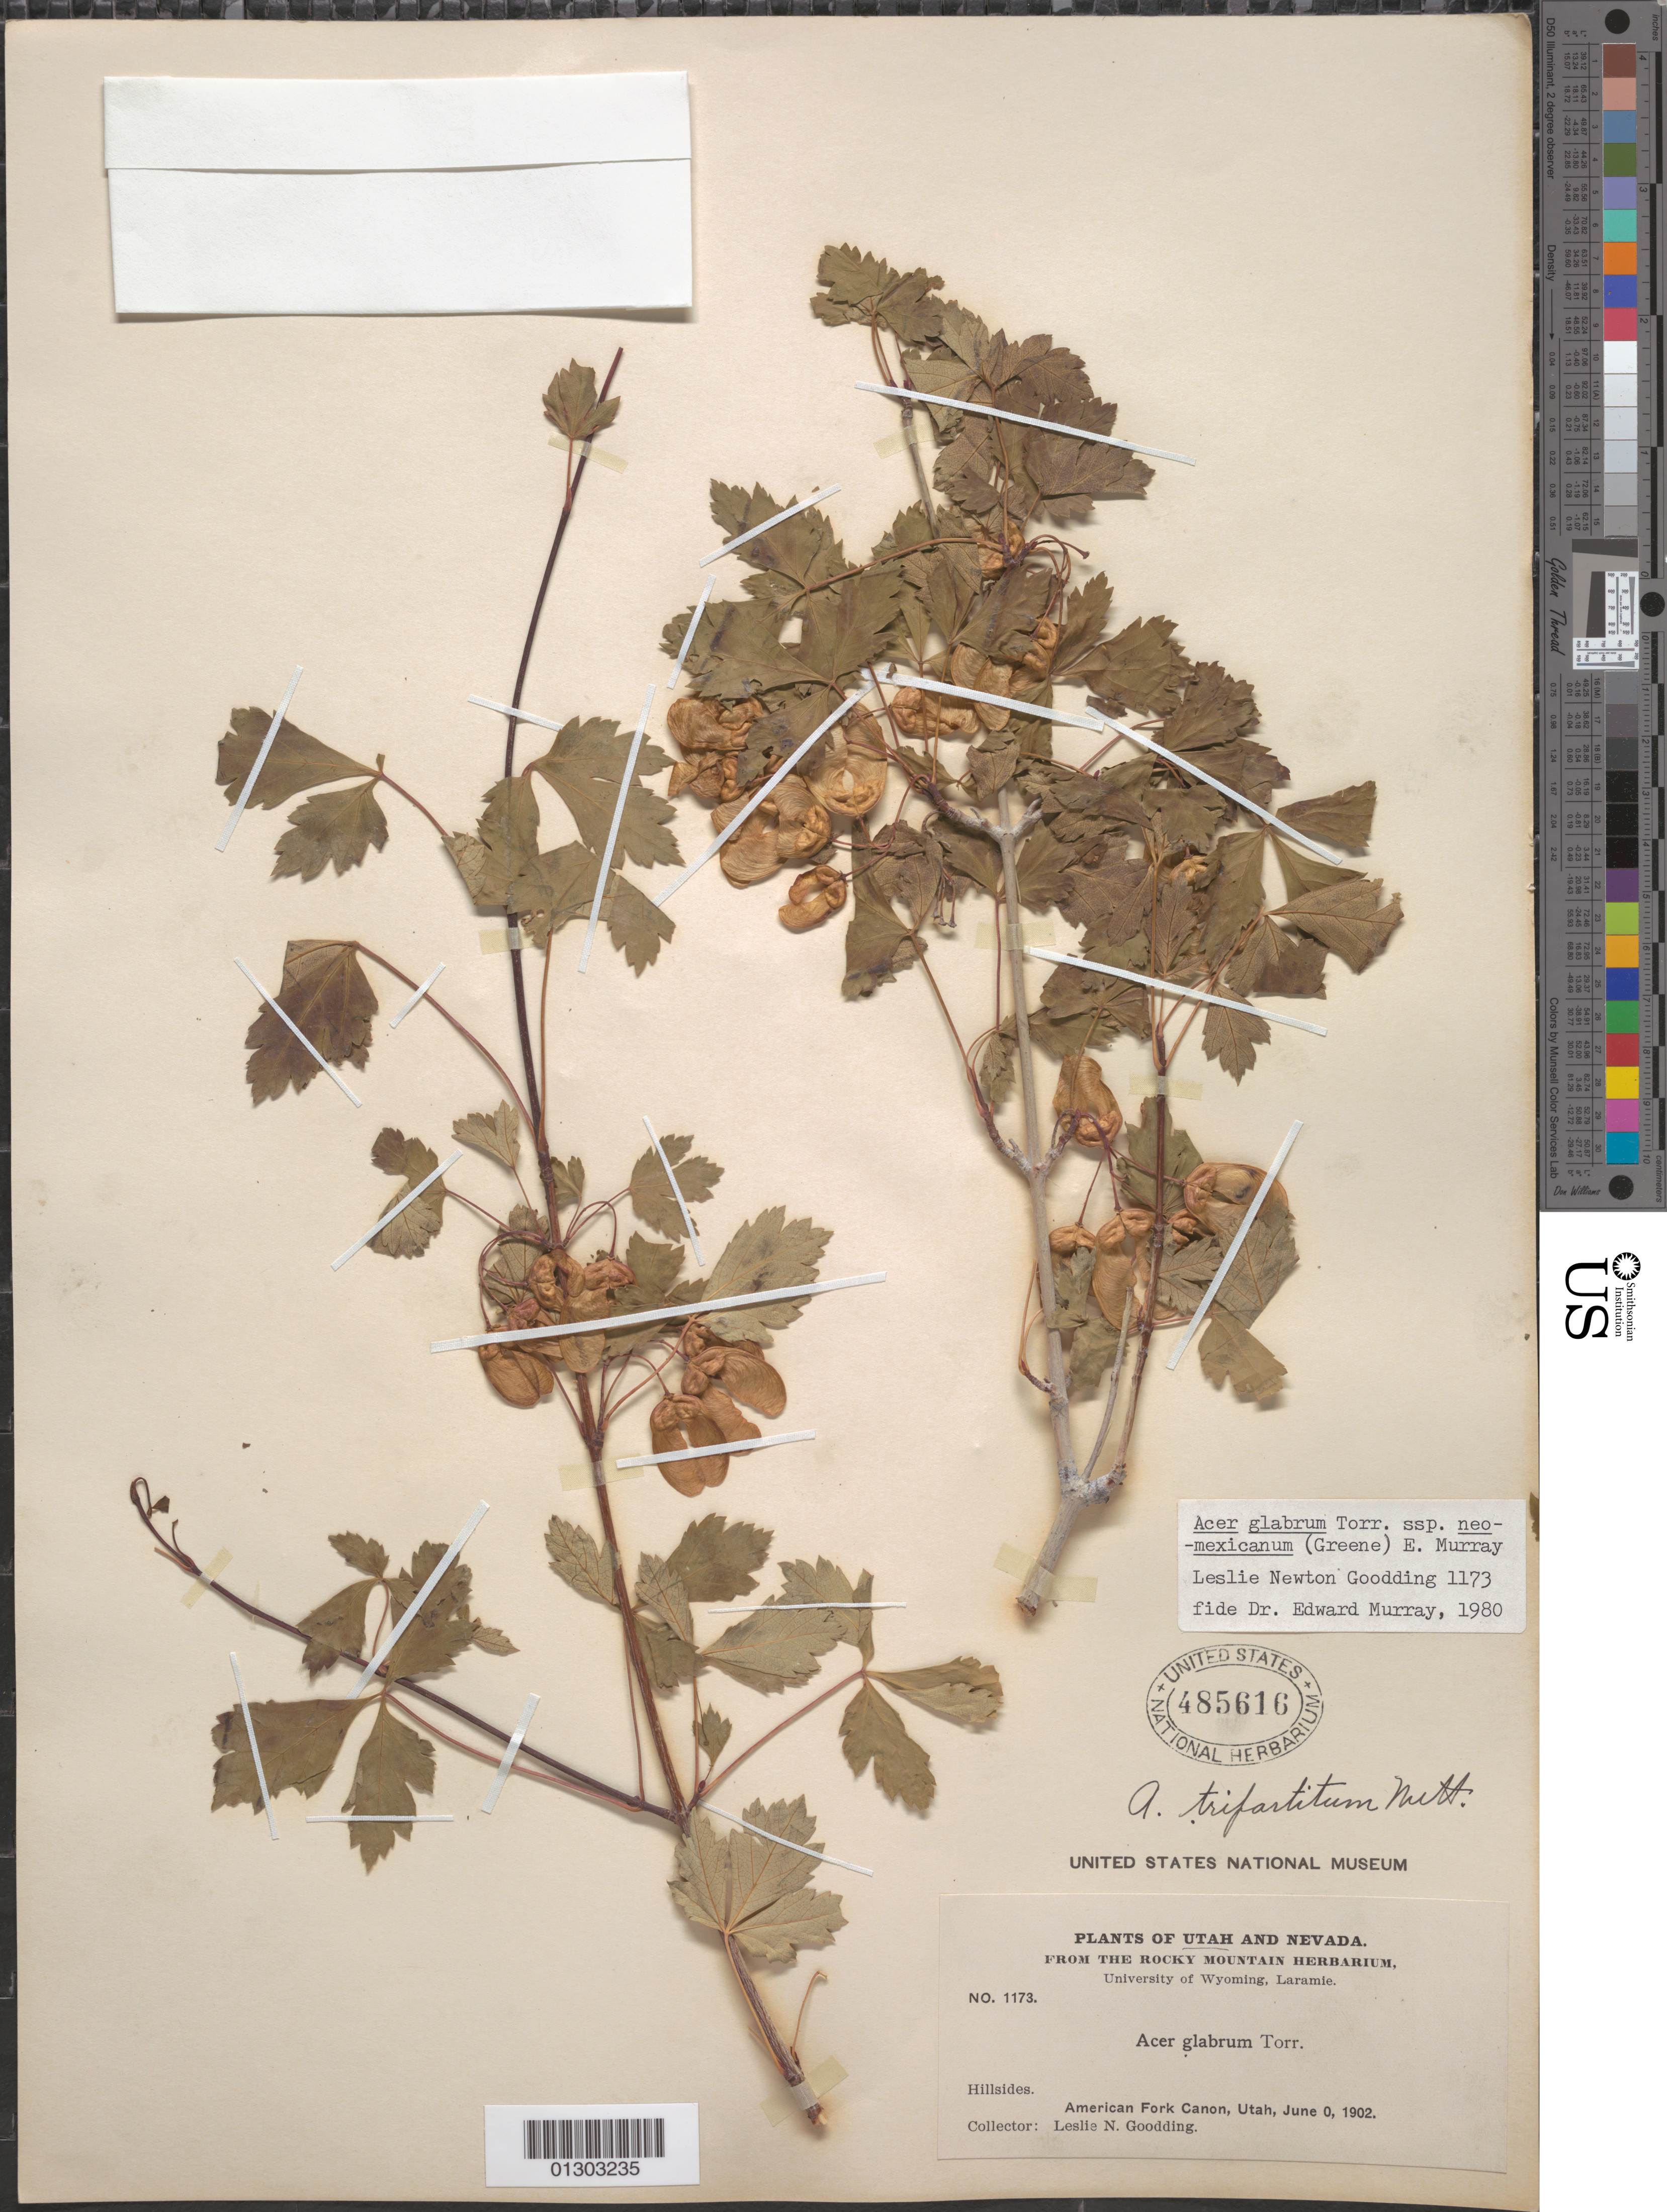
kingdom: Plantae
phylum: Tracheophyta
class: Magnoliopsida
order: Sapindales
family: Sapindaceae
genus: Acer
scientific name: Acer glabrum subsp. neomexicanum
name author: (Greene) A.E. Murray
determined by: Murray, Edward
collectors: L. N. Goodding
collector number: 1173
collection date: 1902-06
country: United States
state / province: Utah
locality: American Fork Canon.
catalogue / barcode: US 485616